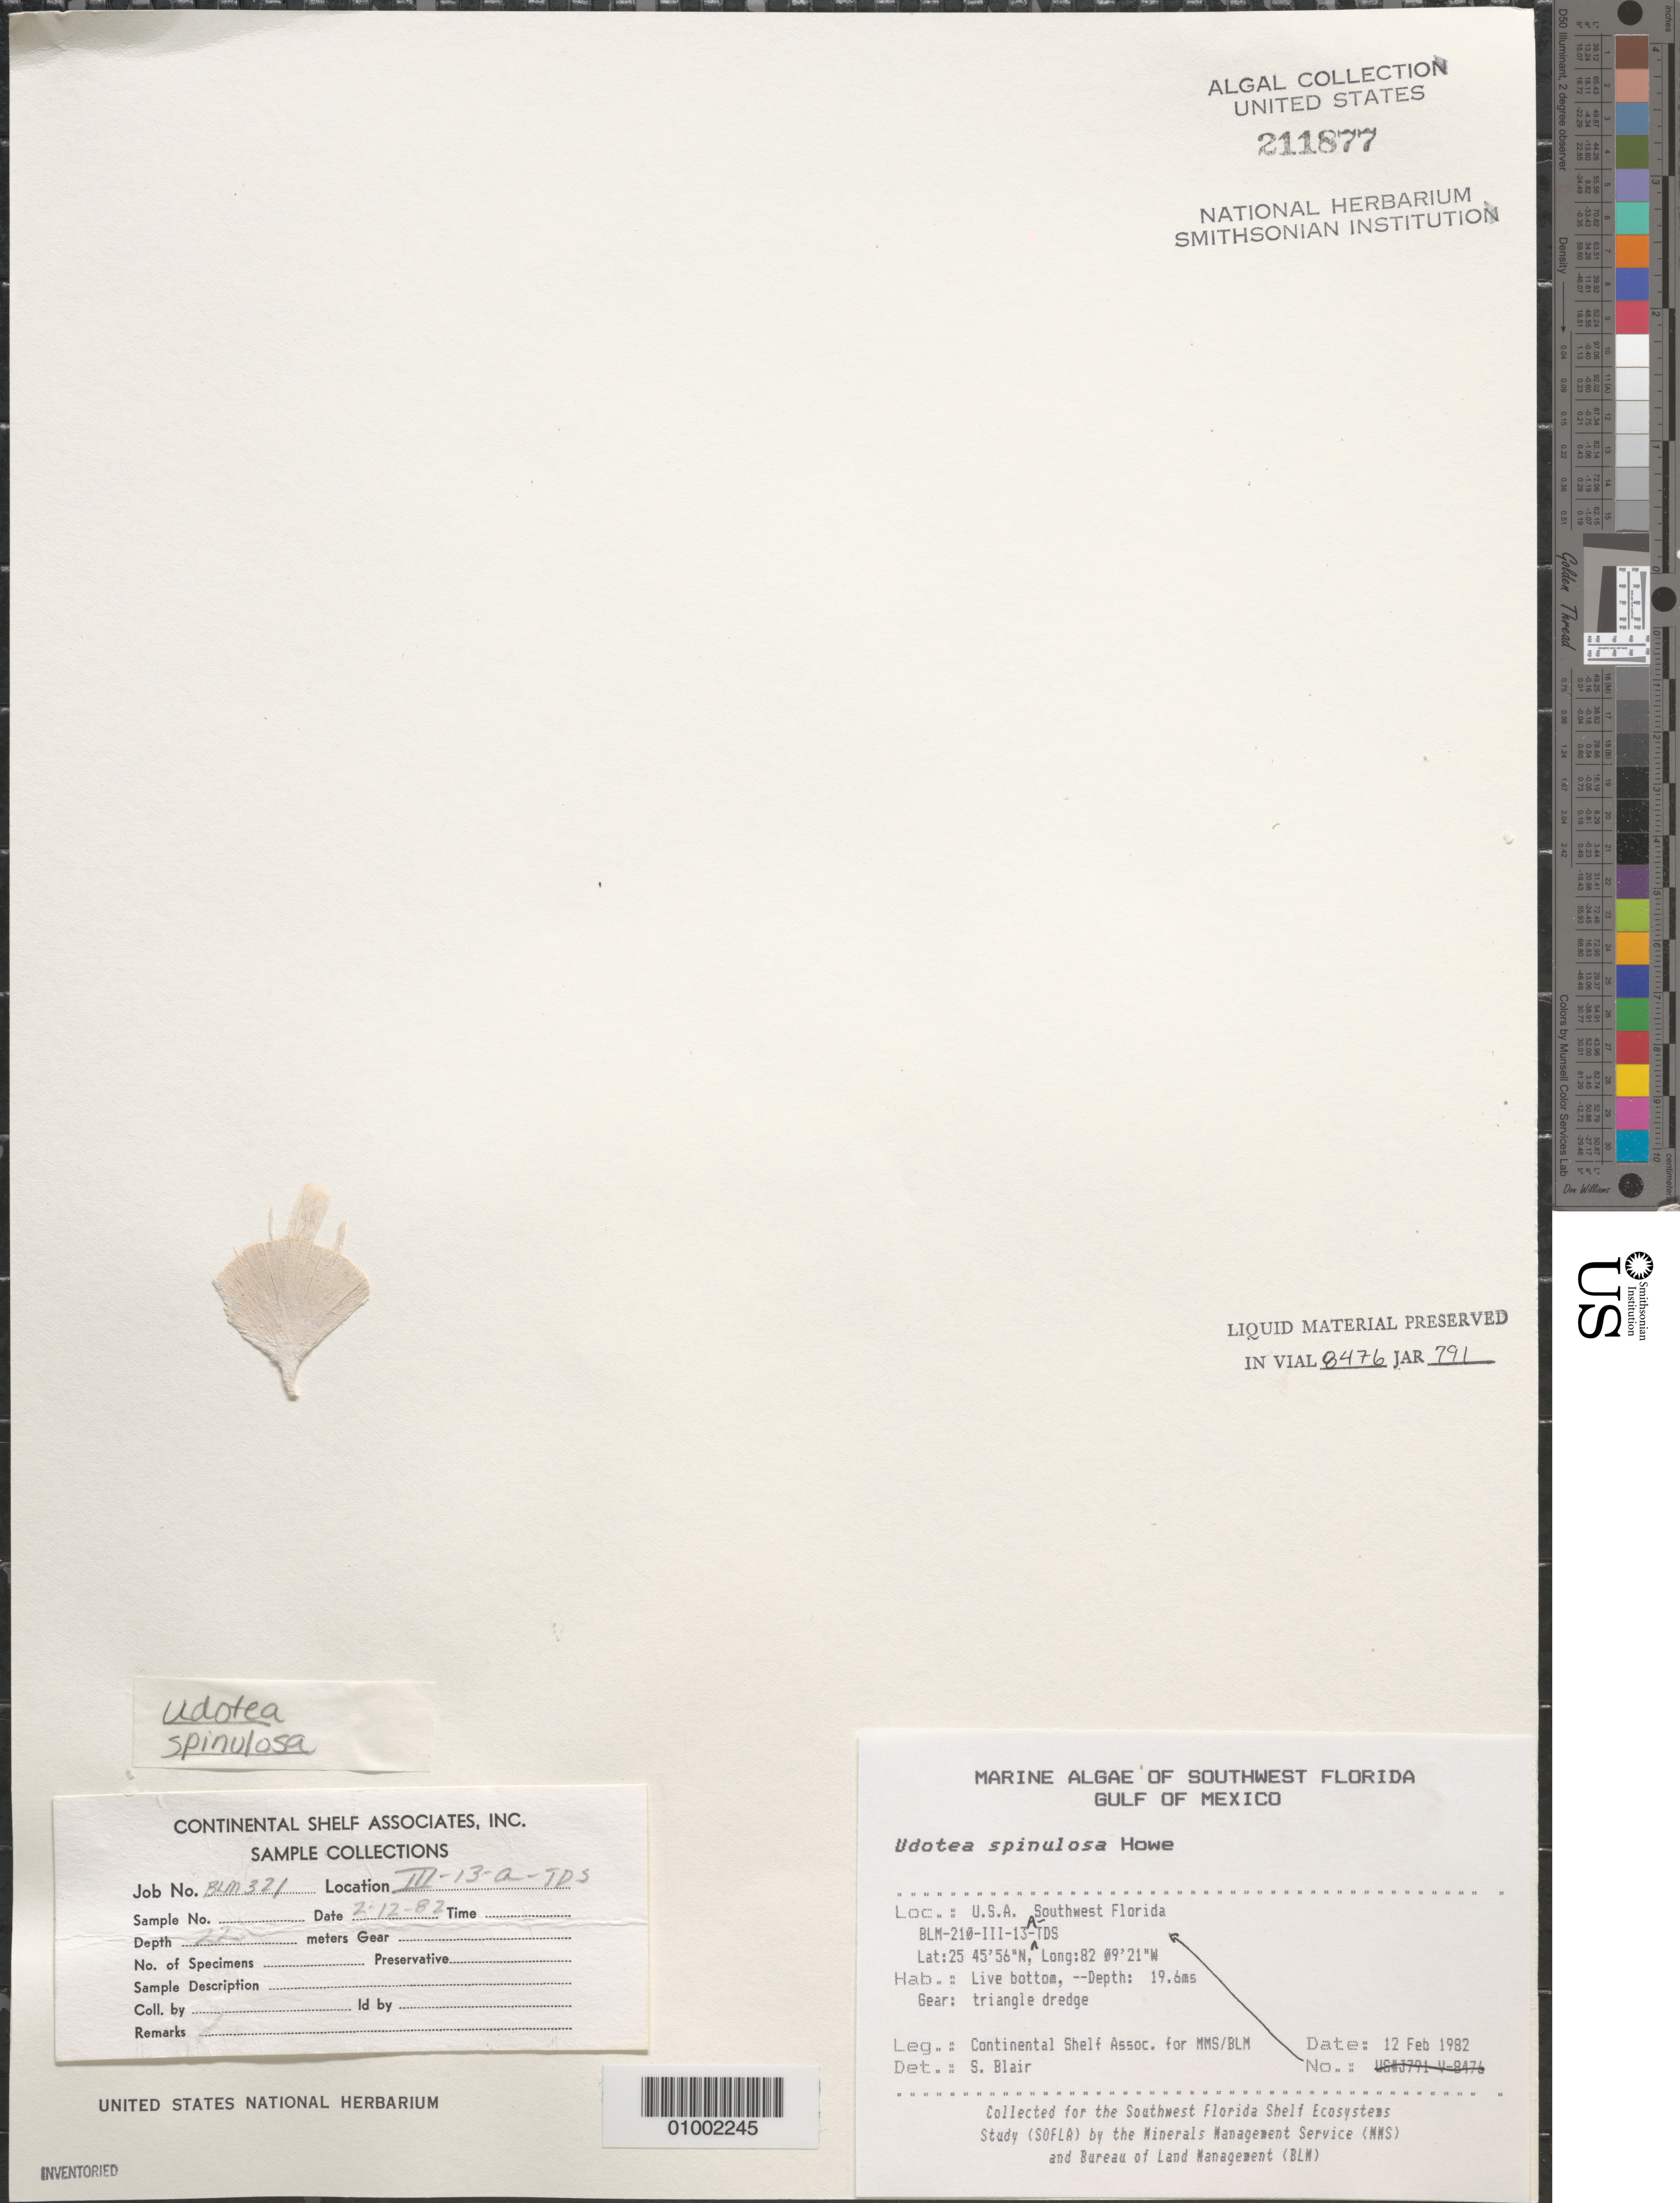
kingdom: Plantae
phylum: Chlorophyta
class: Ulvophyceae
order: Bryopsidales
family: Udoteaceae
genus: Udotea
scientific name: Udotea spinulosa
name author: M. Howe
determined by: Blair, S. M.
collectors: Continental Shelf Associates for the MMS/BLM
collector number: BLM-321-III-13-A-TDS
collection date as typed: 12 Feb 1982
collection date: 1982-02-12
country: United States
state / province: Florida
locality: Gulf of Mexico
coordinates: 25 45'56"N, 82 09'21"W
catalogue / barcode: US 211877